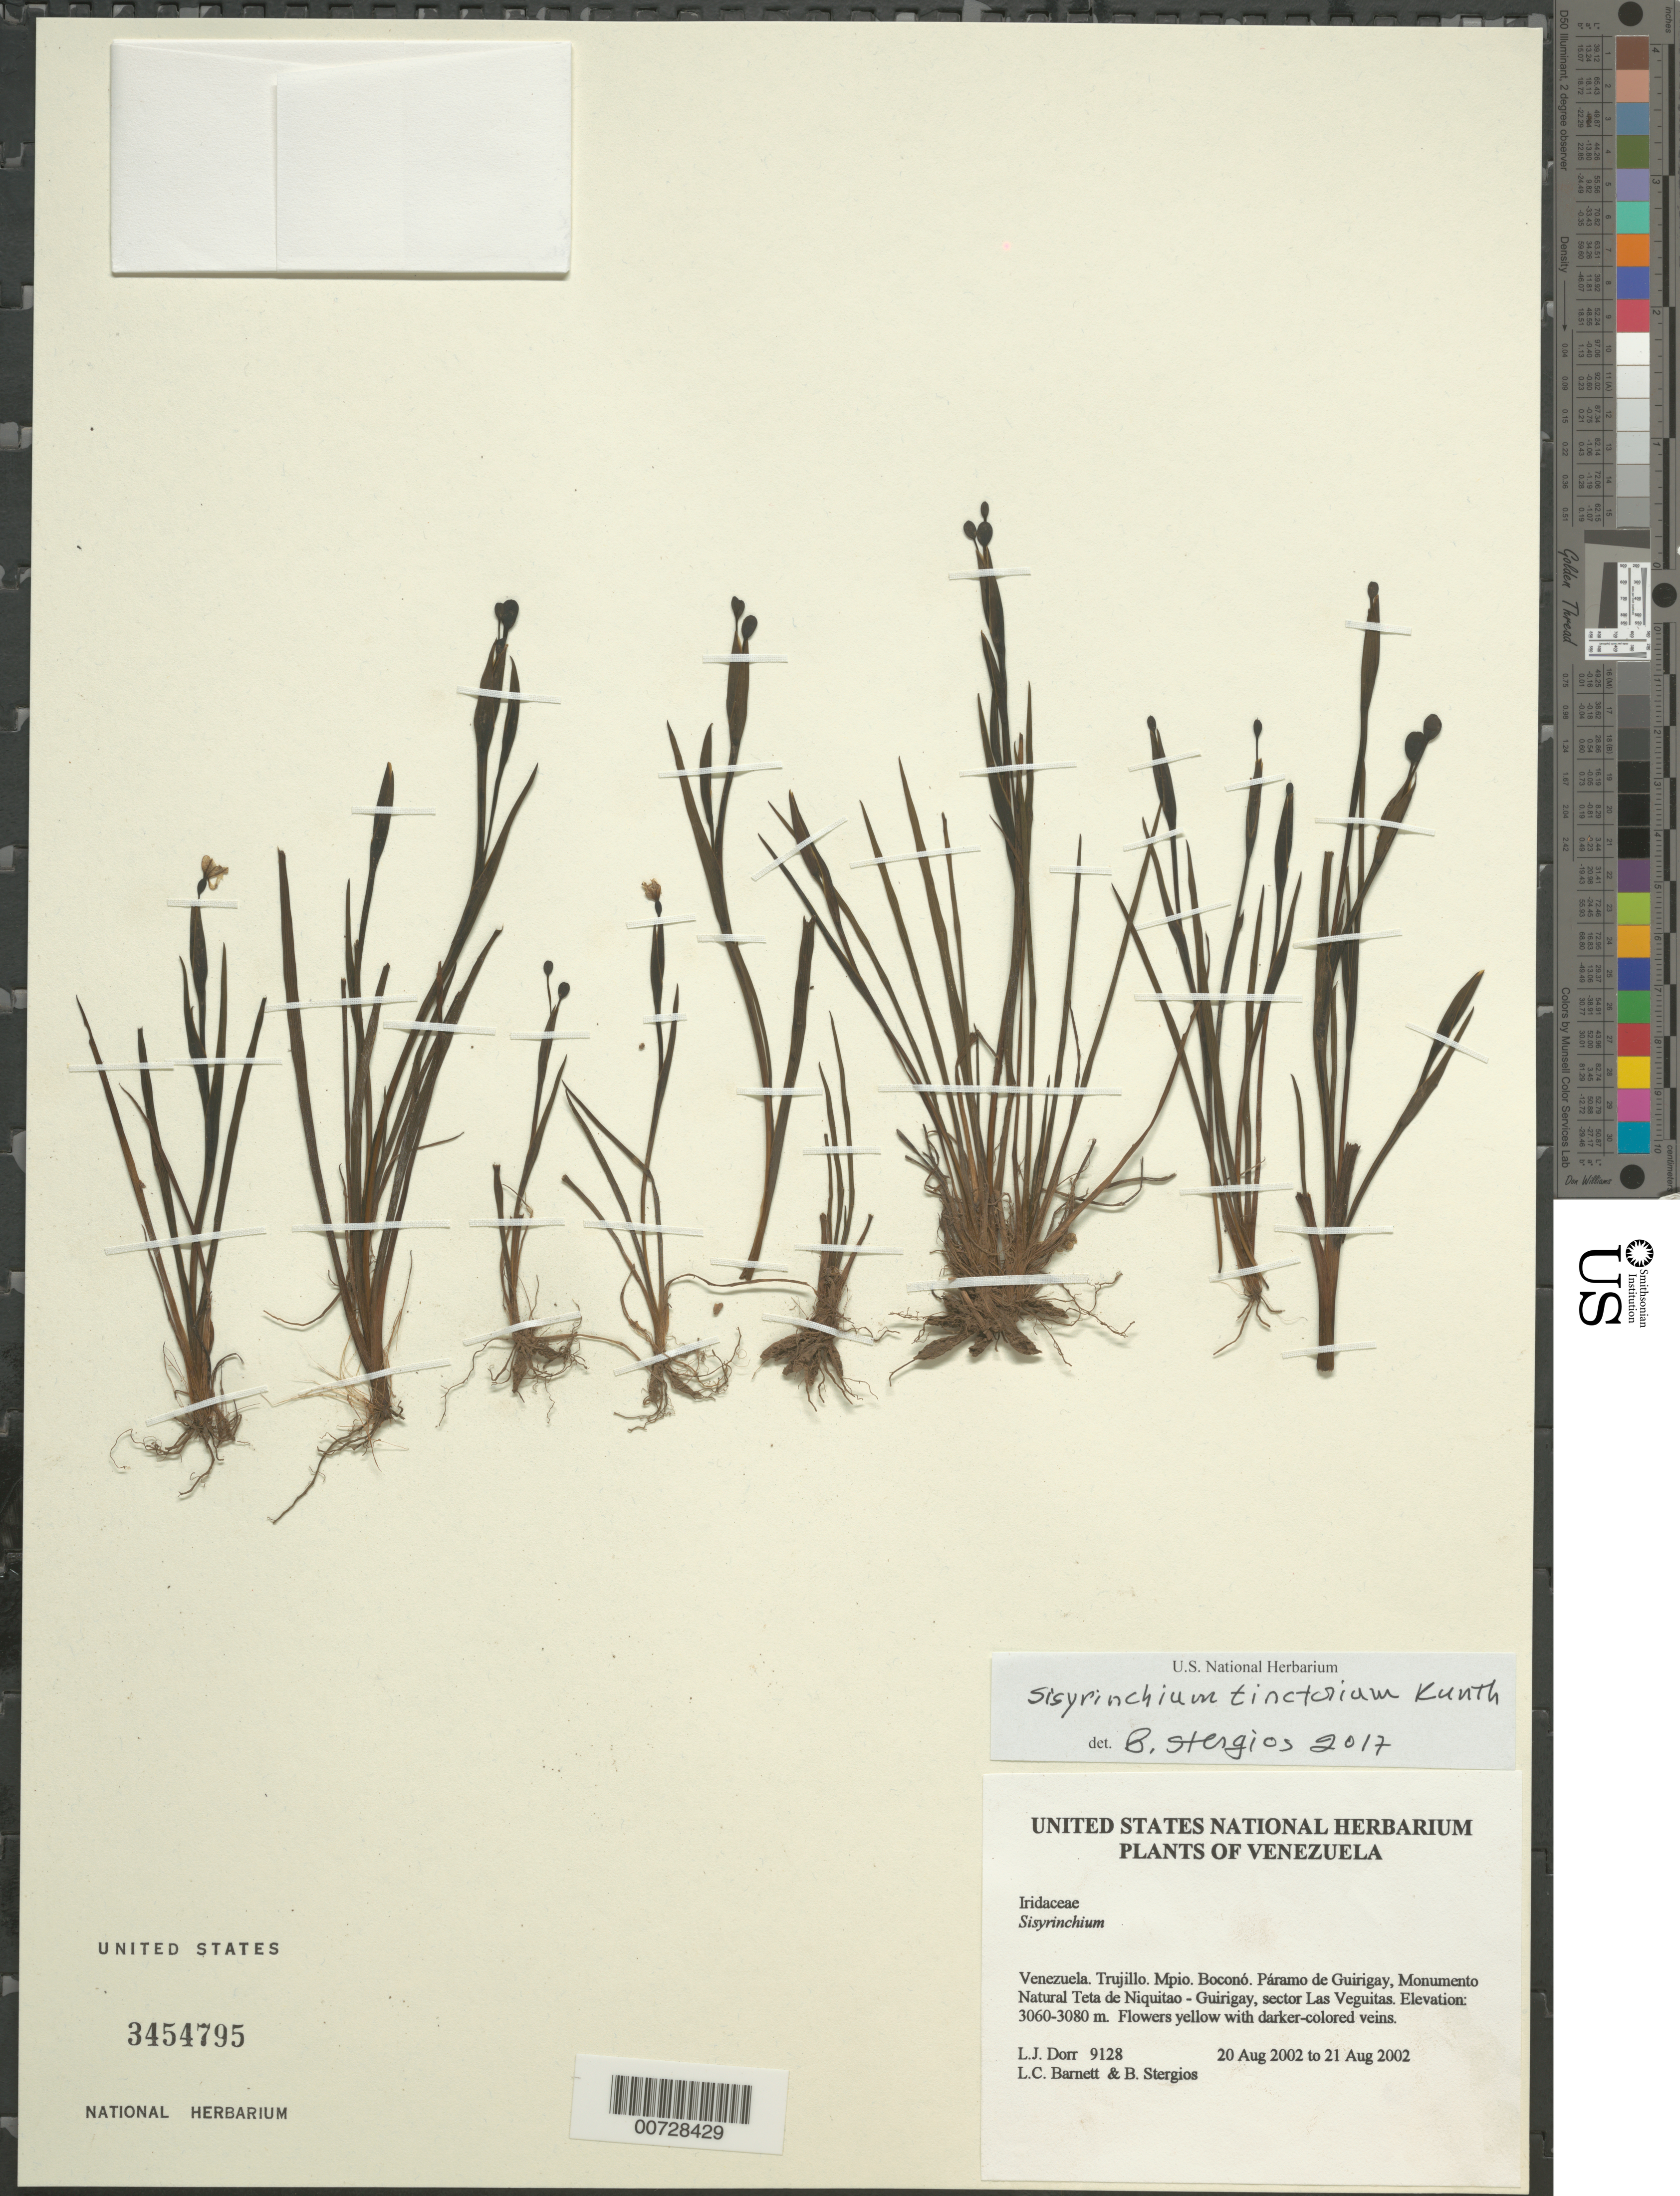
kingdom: Plantae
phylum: Tracheophyta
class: Liliopsida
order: Asparagales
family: Iridaceae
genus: Sisyrinchium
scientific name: Sisyrinchium sp.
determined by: Dorr, L. J., (BOT), Smithsonian Institution - National Museum of Natural History (UNITED STATES)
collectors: L. J. Dorr, L. C. Barnett & B. G. Stergios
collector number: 9128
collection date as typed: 20 Aug 2002 to 21 Aug 2002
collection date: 2002-08-20/2002-08-21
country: Venezuela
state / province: Trujillo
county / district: Boconó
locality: Páramo de Guirigay, Monumento Natural Teta de Niquitao - Guirigay, sector Las Veguitas.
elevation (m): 3060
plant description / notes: MO, PORT, US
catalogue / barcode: US 3454795